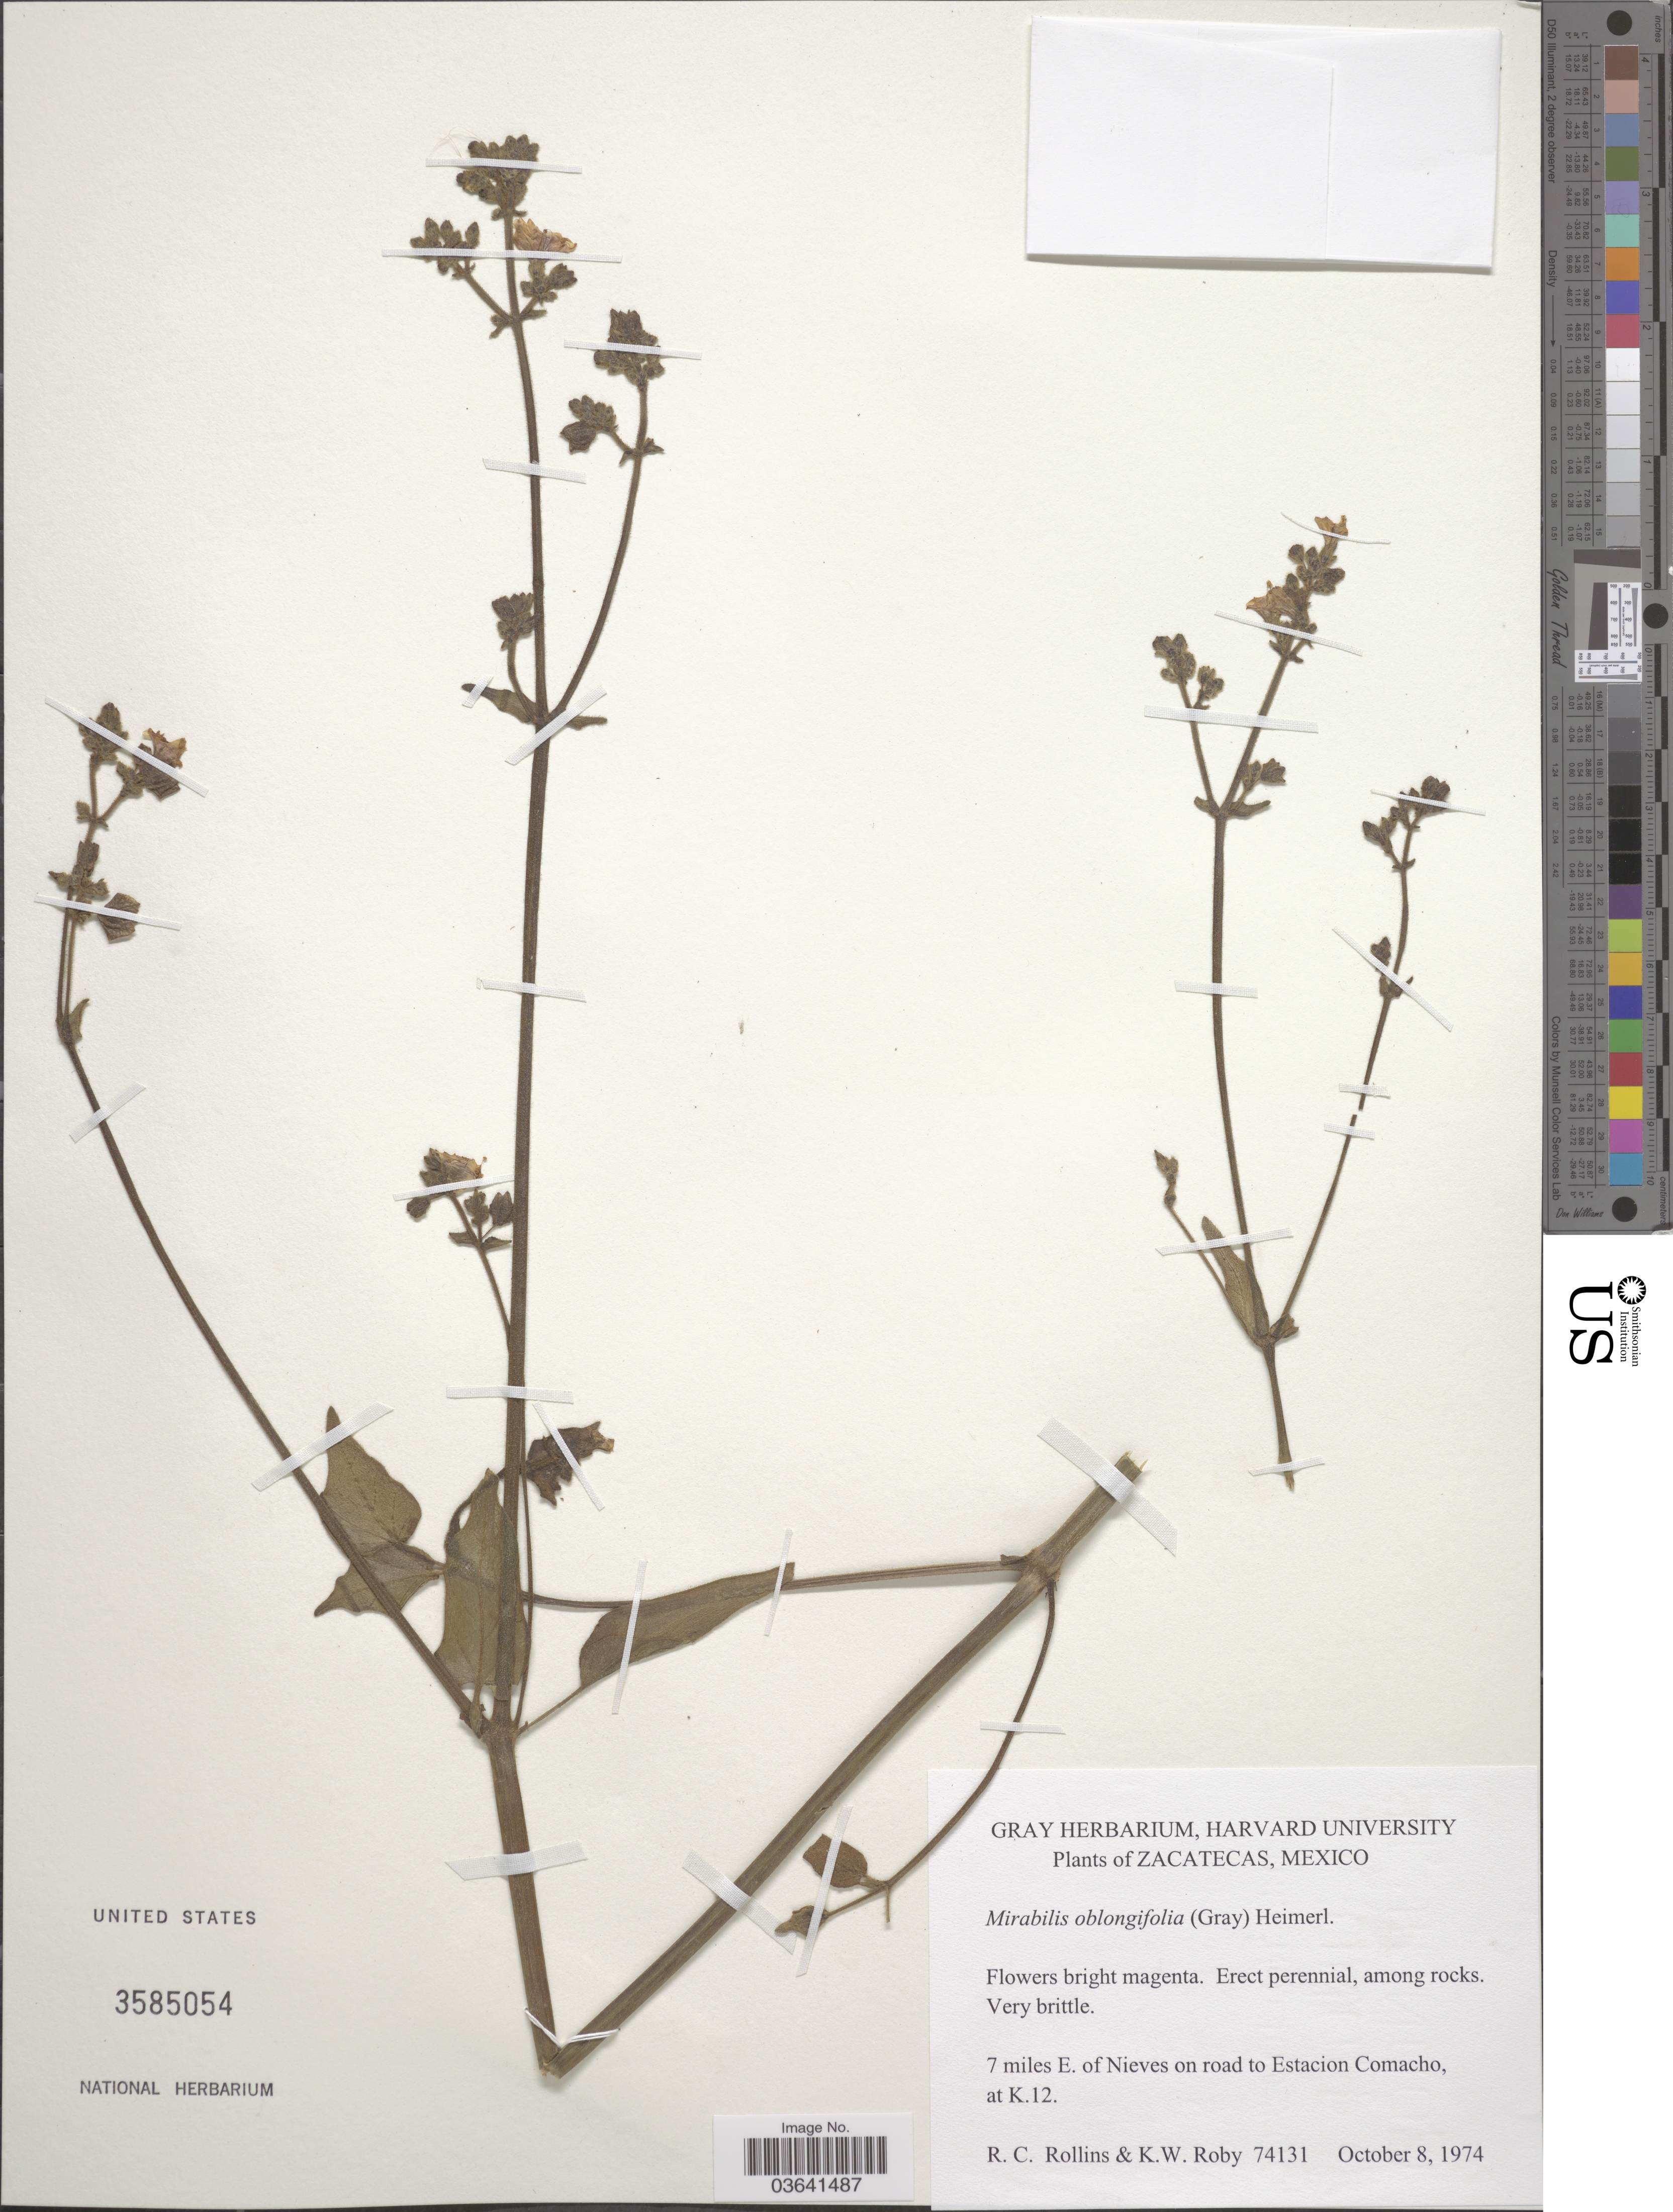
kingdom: Plantae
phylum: Tracheophyta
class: Magnoliopsida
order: Caryophyllales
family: Nyctaginaceae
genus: Mirabilis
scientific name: Mirabilis oblongifolia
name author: (A. Gray) Heimerl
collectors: R. C. Rollins & K. W. Roby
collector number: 74131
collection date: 1974-10-08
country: Mexico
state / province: Zacatecas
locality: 7 miles E. of Nieves on road to Estacion Comancho, at K. 12.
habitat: among rocks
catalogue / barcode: US 3585054